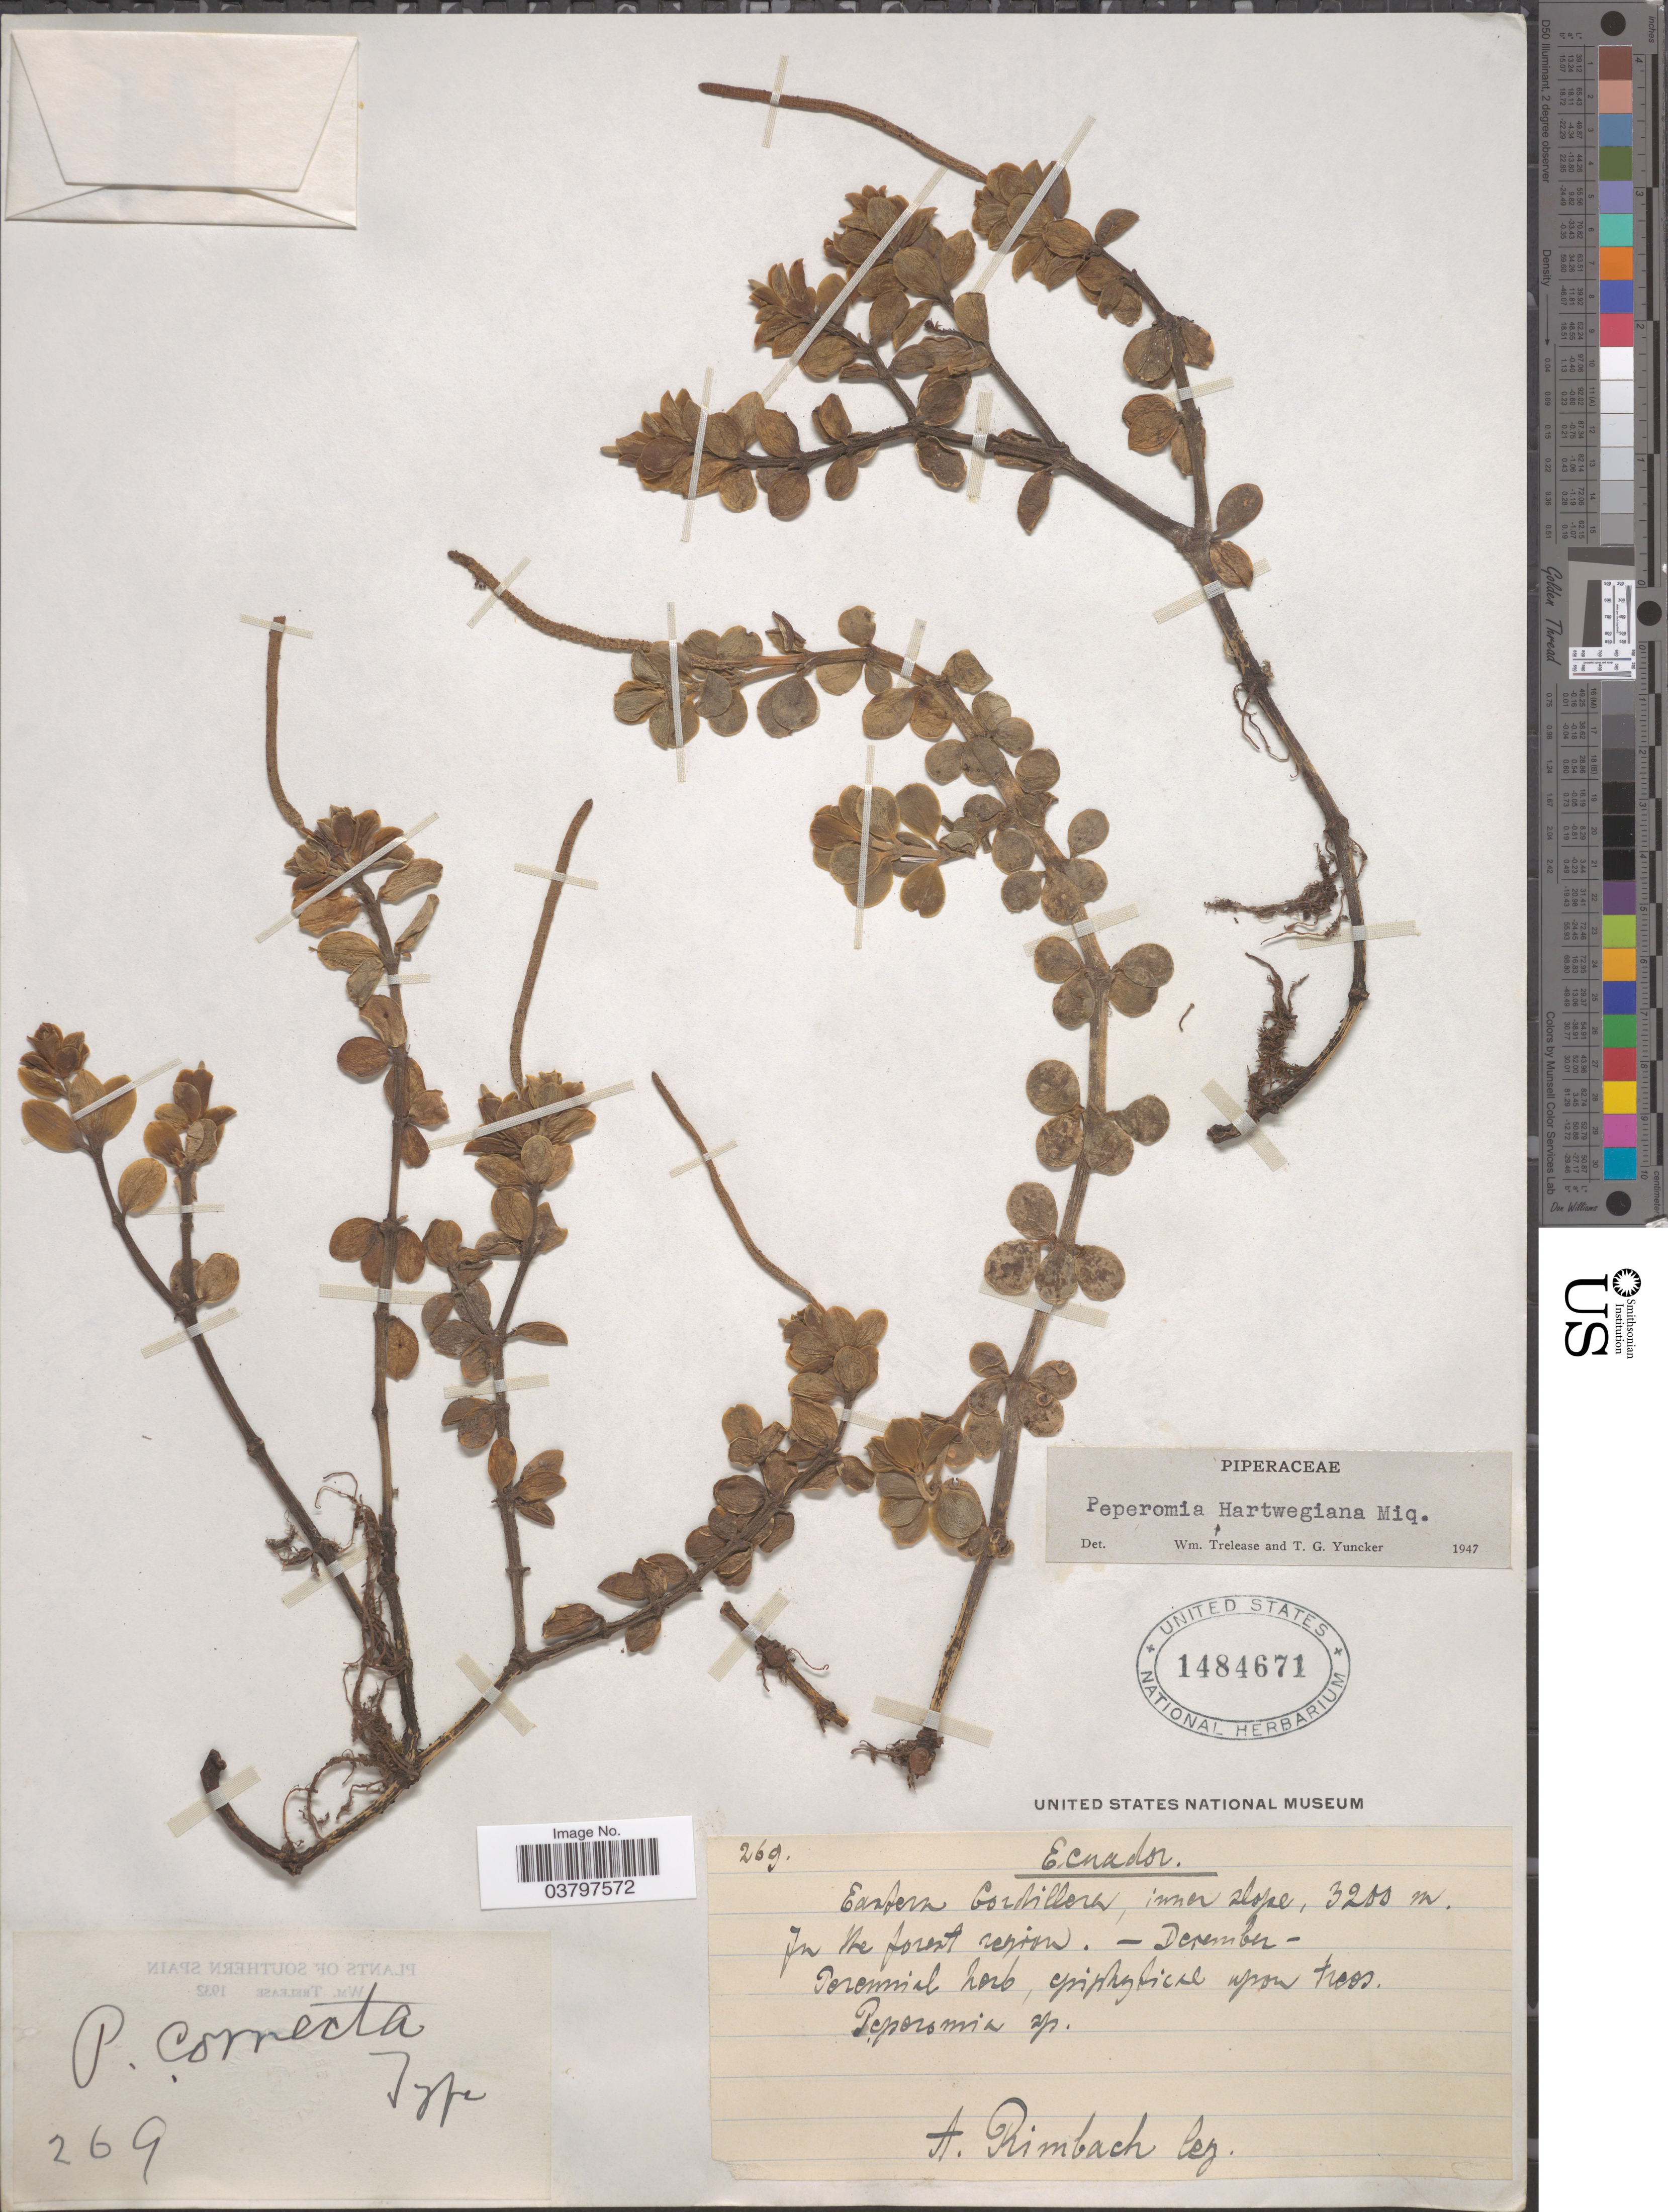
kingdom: Plantae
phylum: Tracheophyta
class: Magnoliopsida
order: Piperales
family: Piperaceae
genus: Peperomia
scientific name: Peperomia hartwegiana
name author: Miq.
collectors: A. Rimbach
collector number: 269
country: Ecuador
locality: Eastern Cordillera, inner slope. In the forest region.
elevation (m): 3200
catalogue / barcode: US 1484671